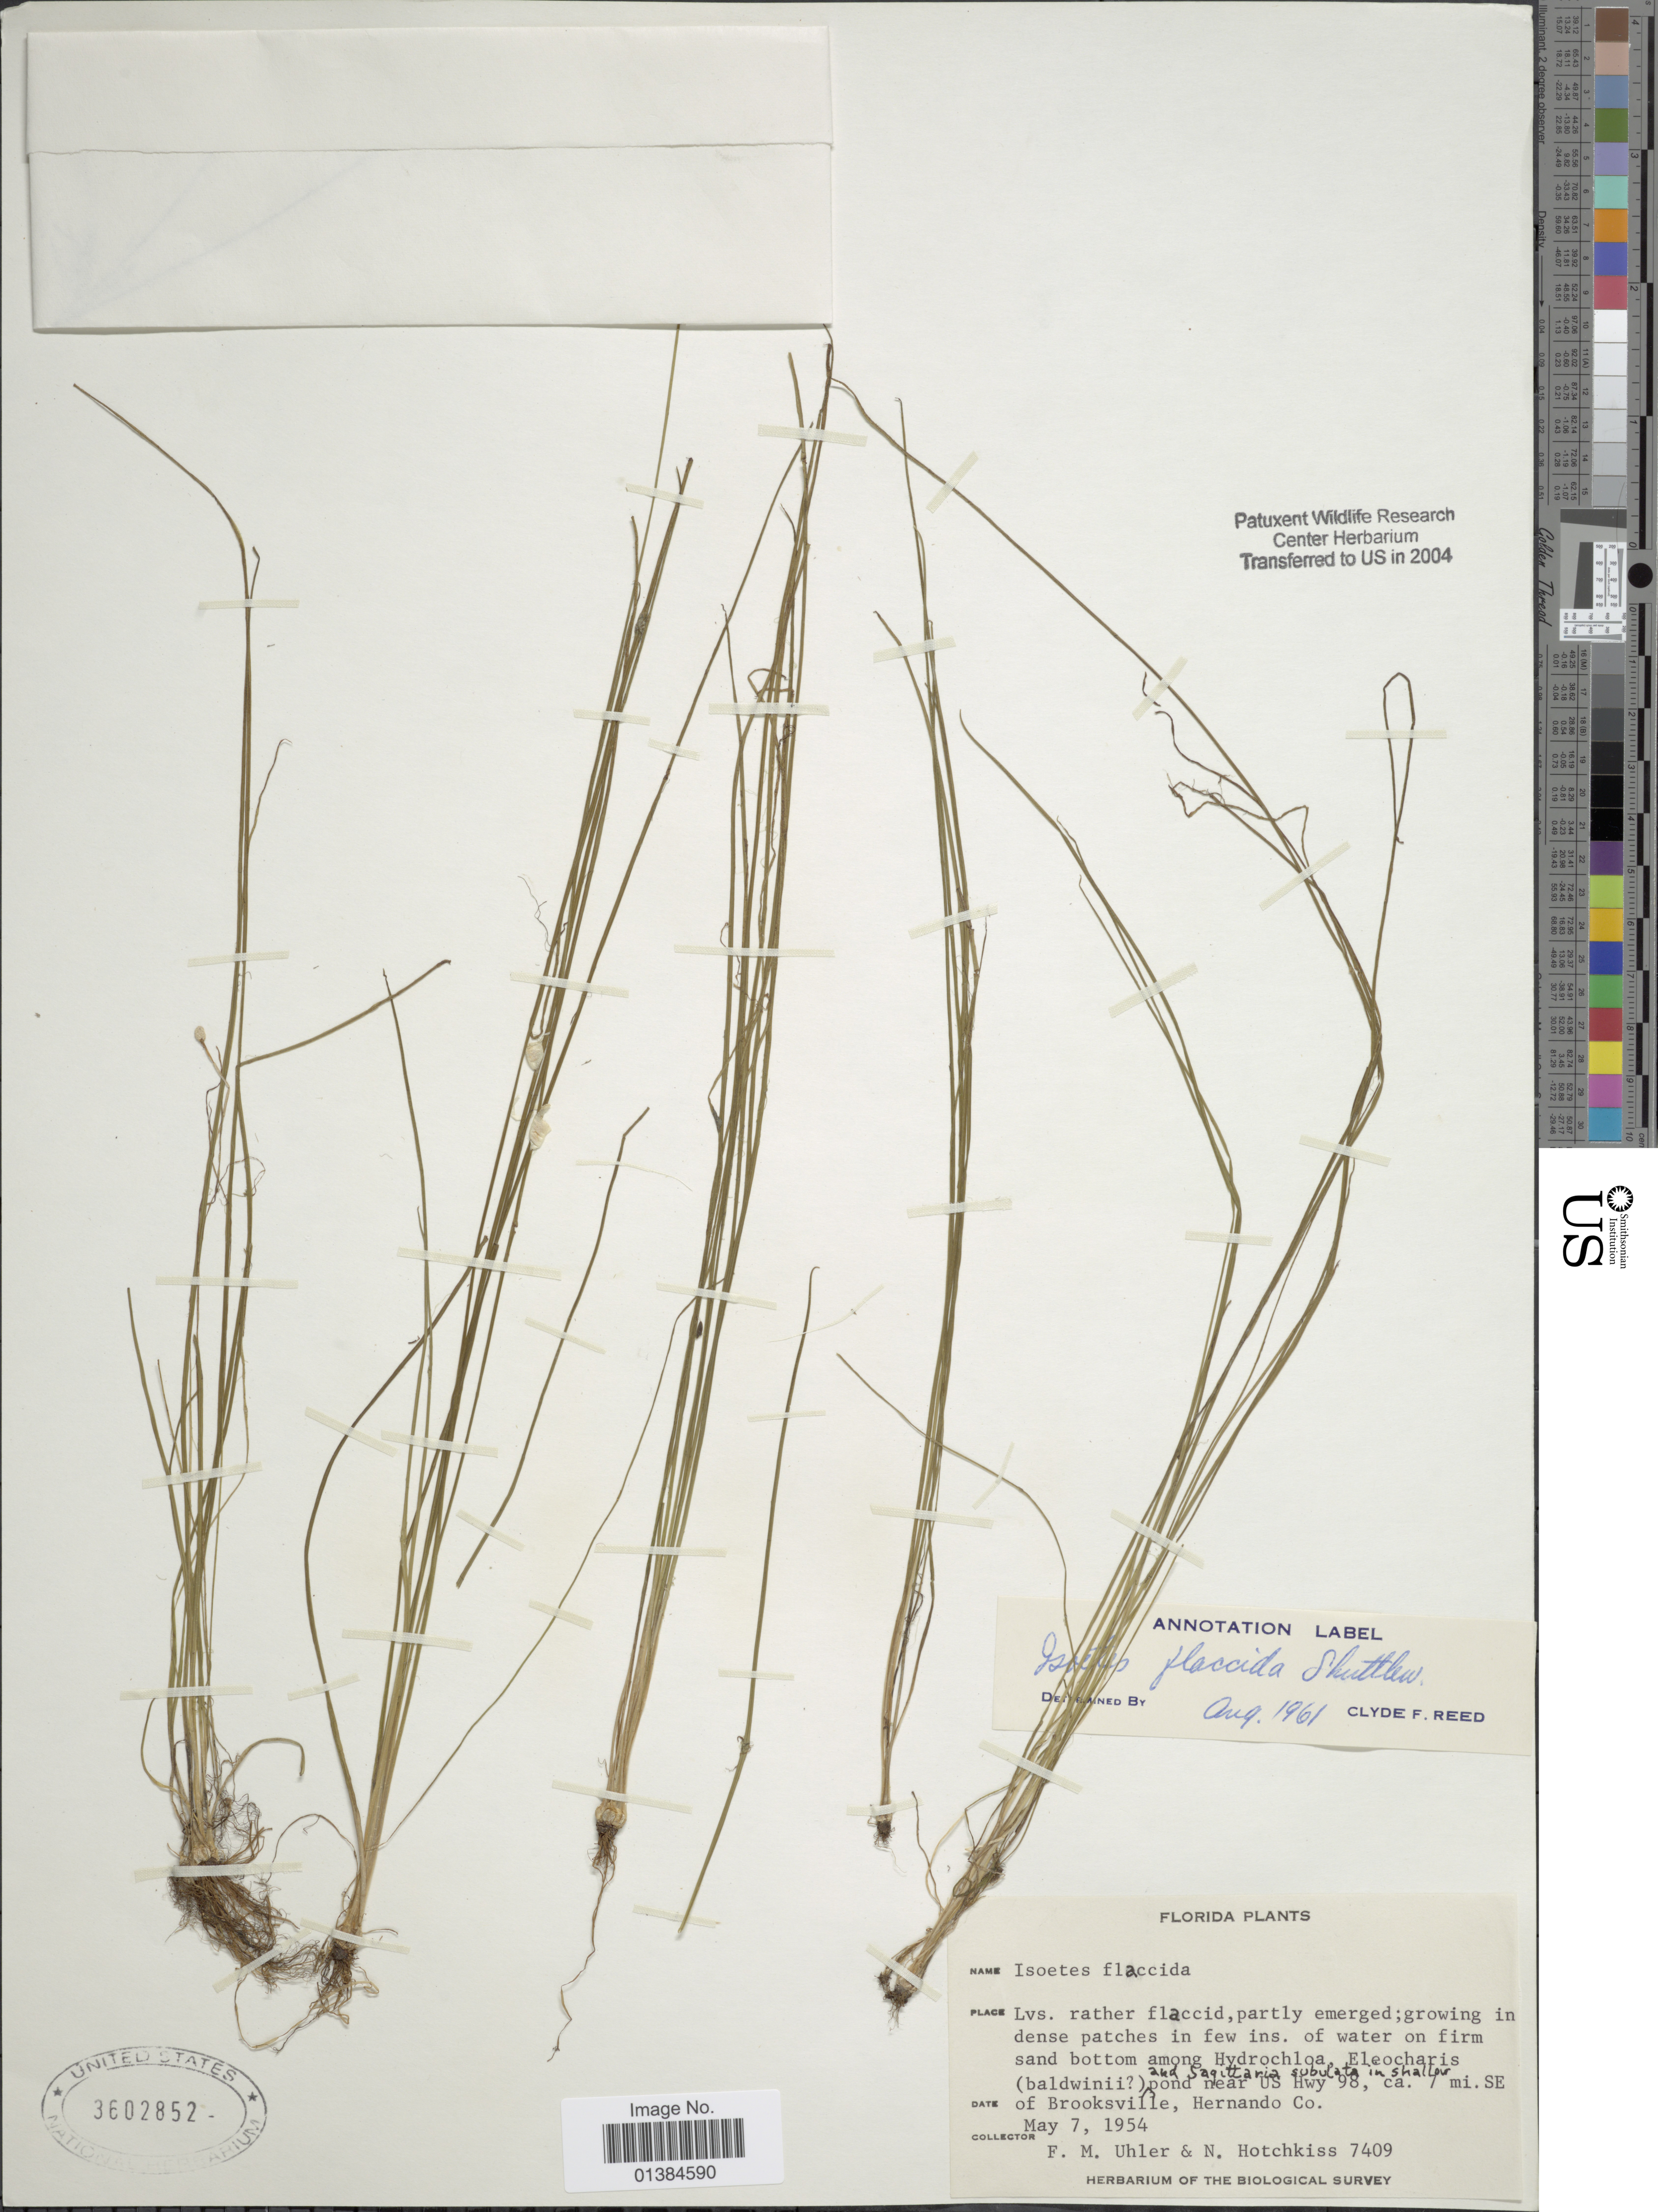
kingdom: Plantae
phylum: Tracheophyta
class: Lycopodiopsida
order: Isoetales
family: Isoetaceae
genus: Isoetes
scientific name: Isoetes flaccida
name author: Shuttlew. ex A. Braun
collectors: F. M. Uhler & N. Hotchkiss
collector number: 7409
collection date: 1954-05-07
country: United States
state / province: Florida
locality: Pond near US Hwy 98, ca. 7 mi. SE of Brooksville, Hernando Co.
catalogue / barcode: US 3602852